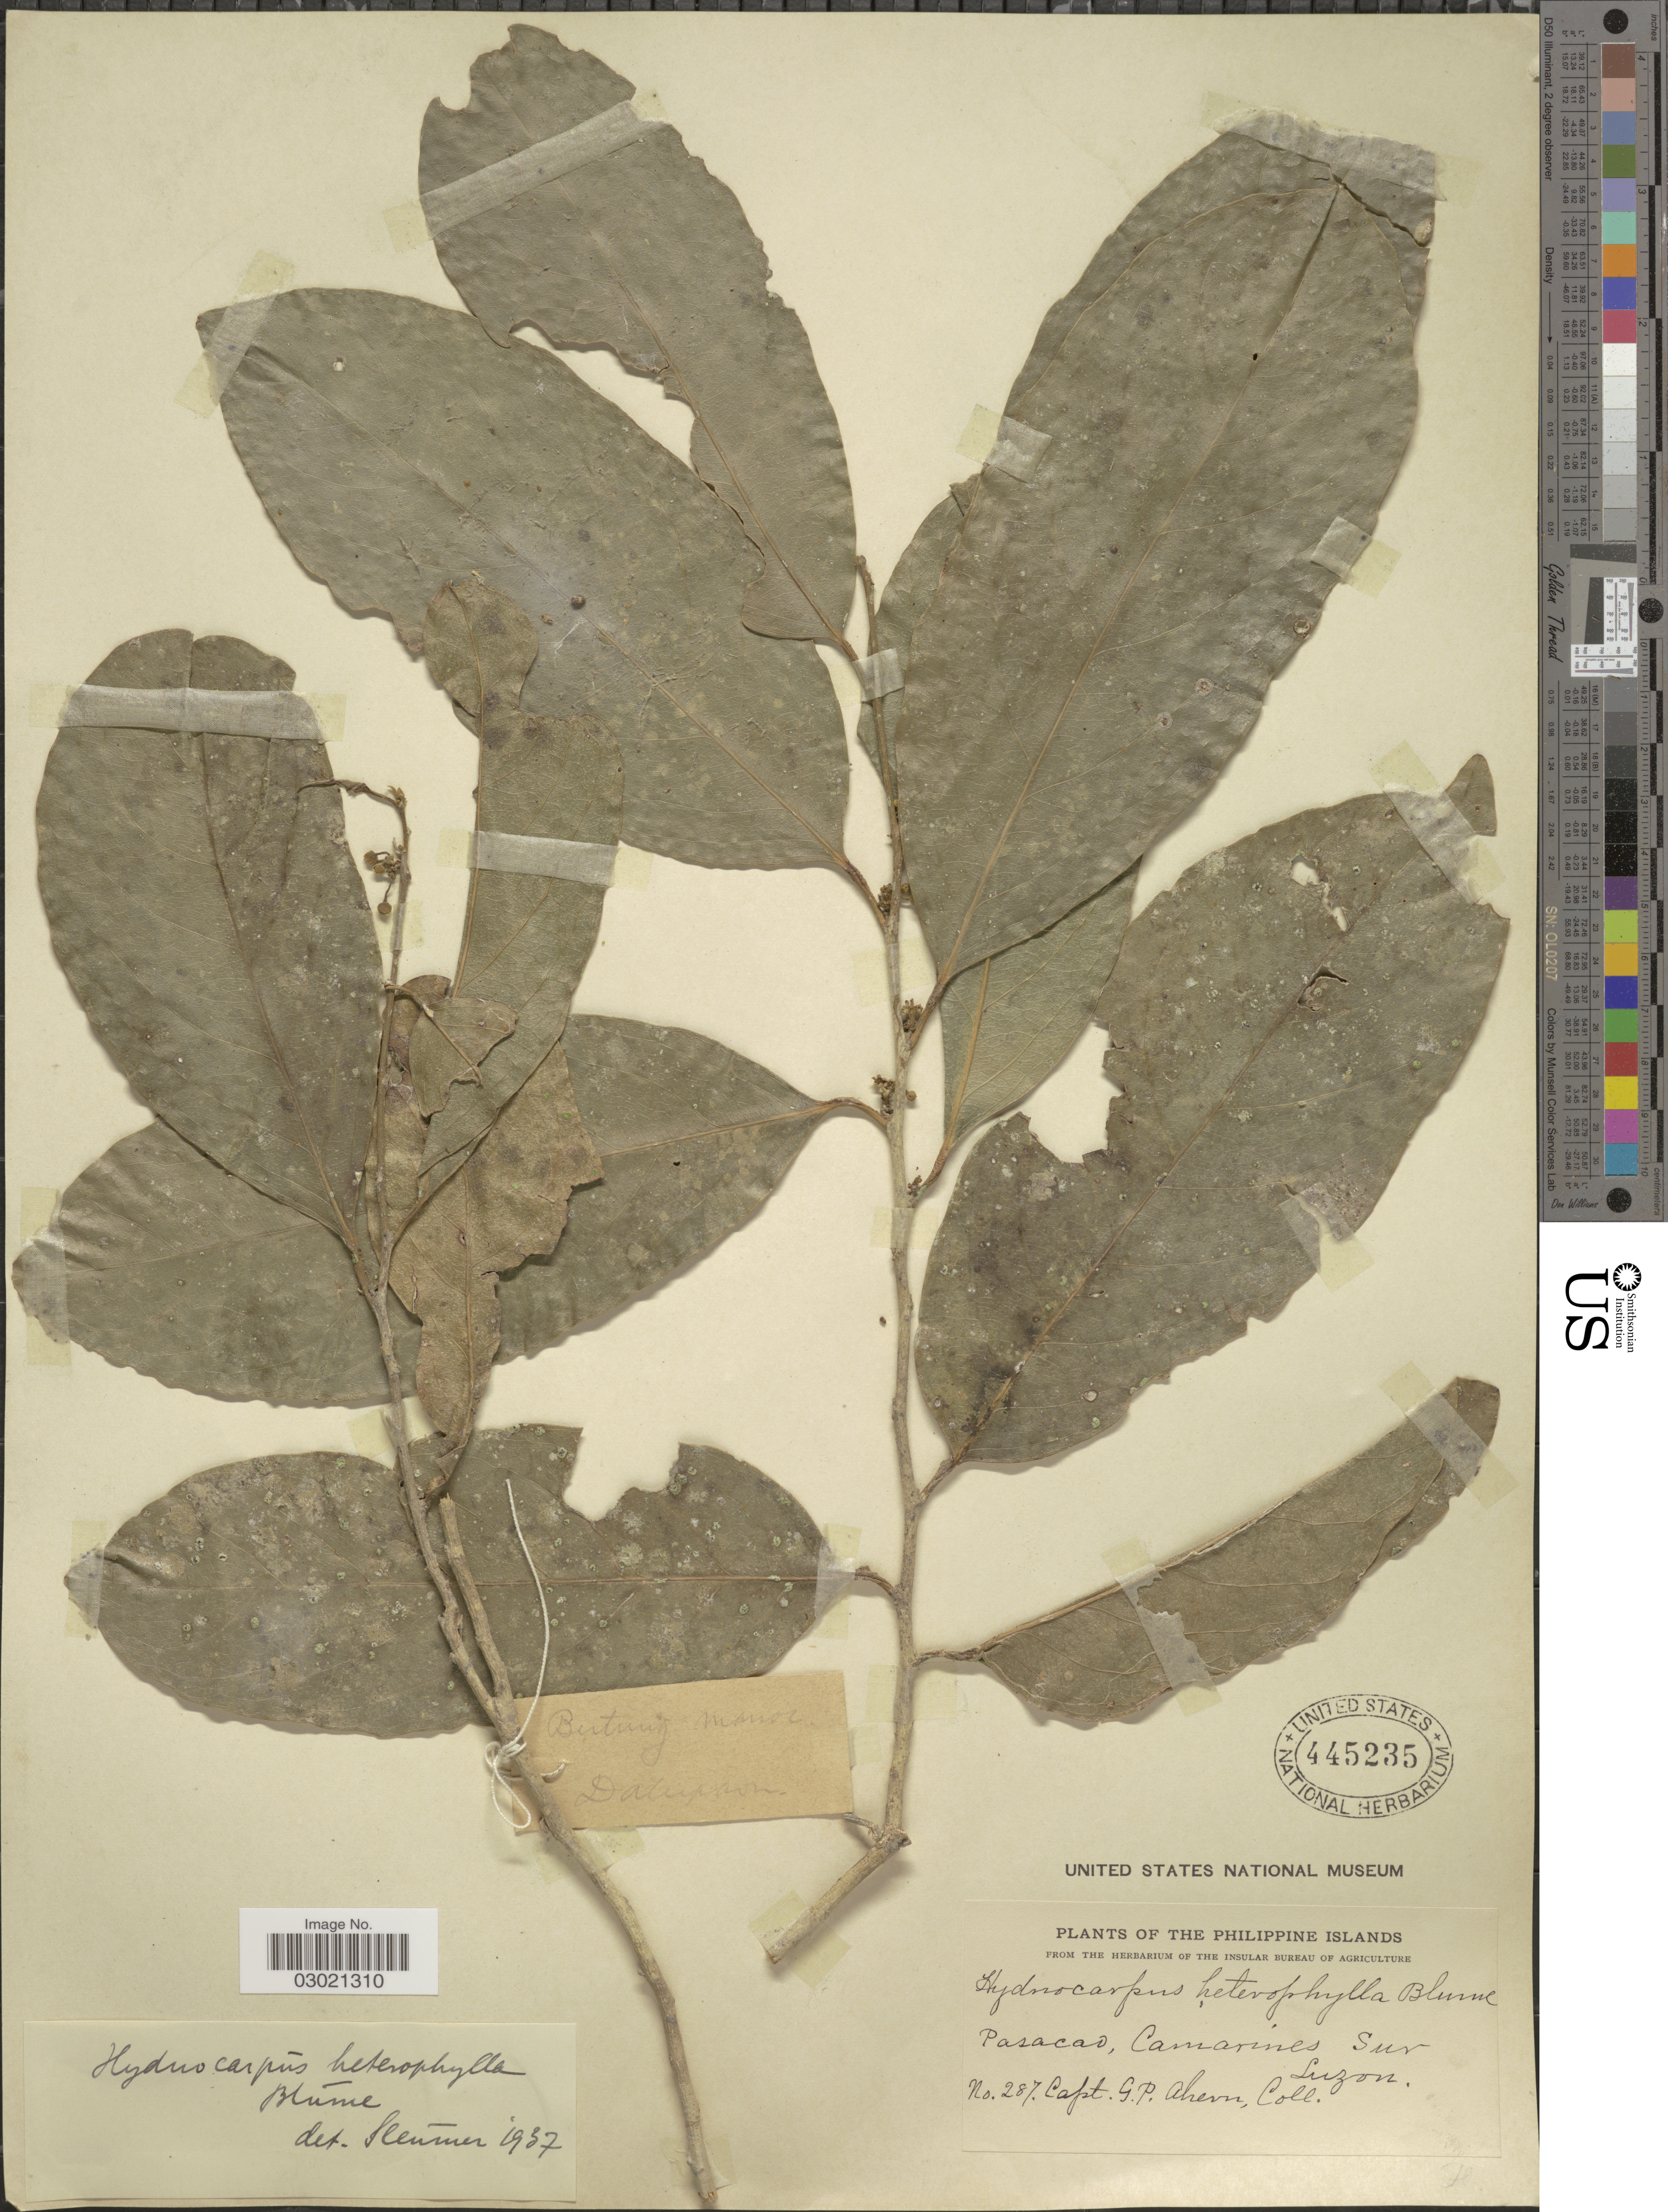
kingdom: Plantae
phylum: Tracheophyta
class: Magnoliopsida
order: Malpighiales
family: Achariaceae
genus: Hydnocarpus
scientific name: Hydnocarpus heterophyllus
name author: Blume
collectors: G. Ahern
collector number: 287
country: Philippines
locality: Pasacao, Camarines Sur, Luzon.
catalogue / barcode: US 445235